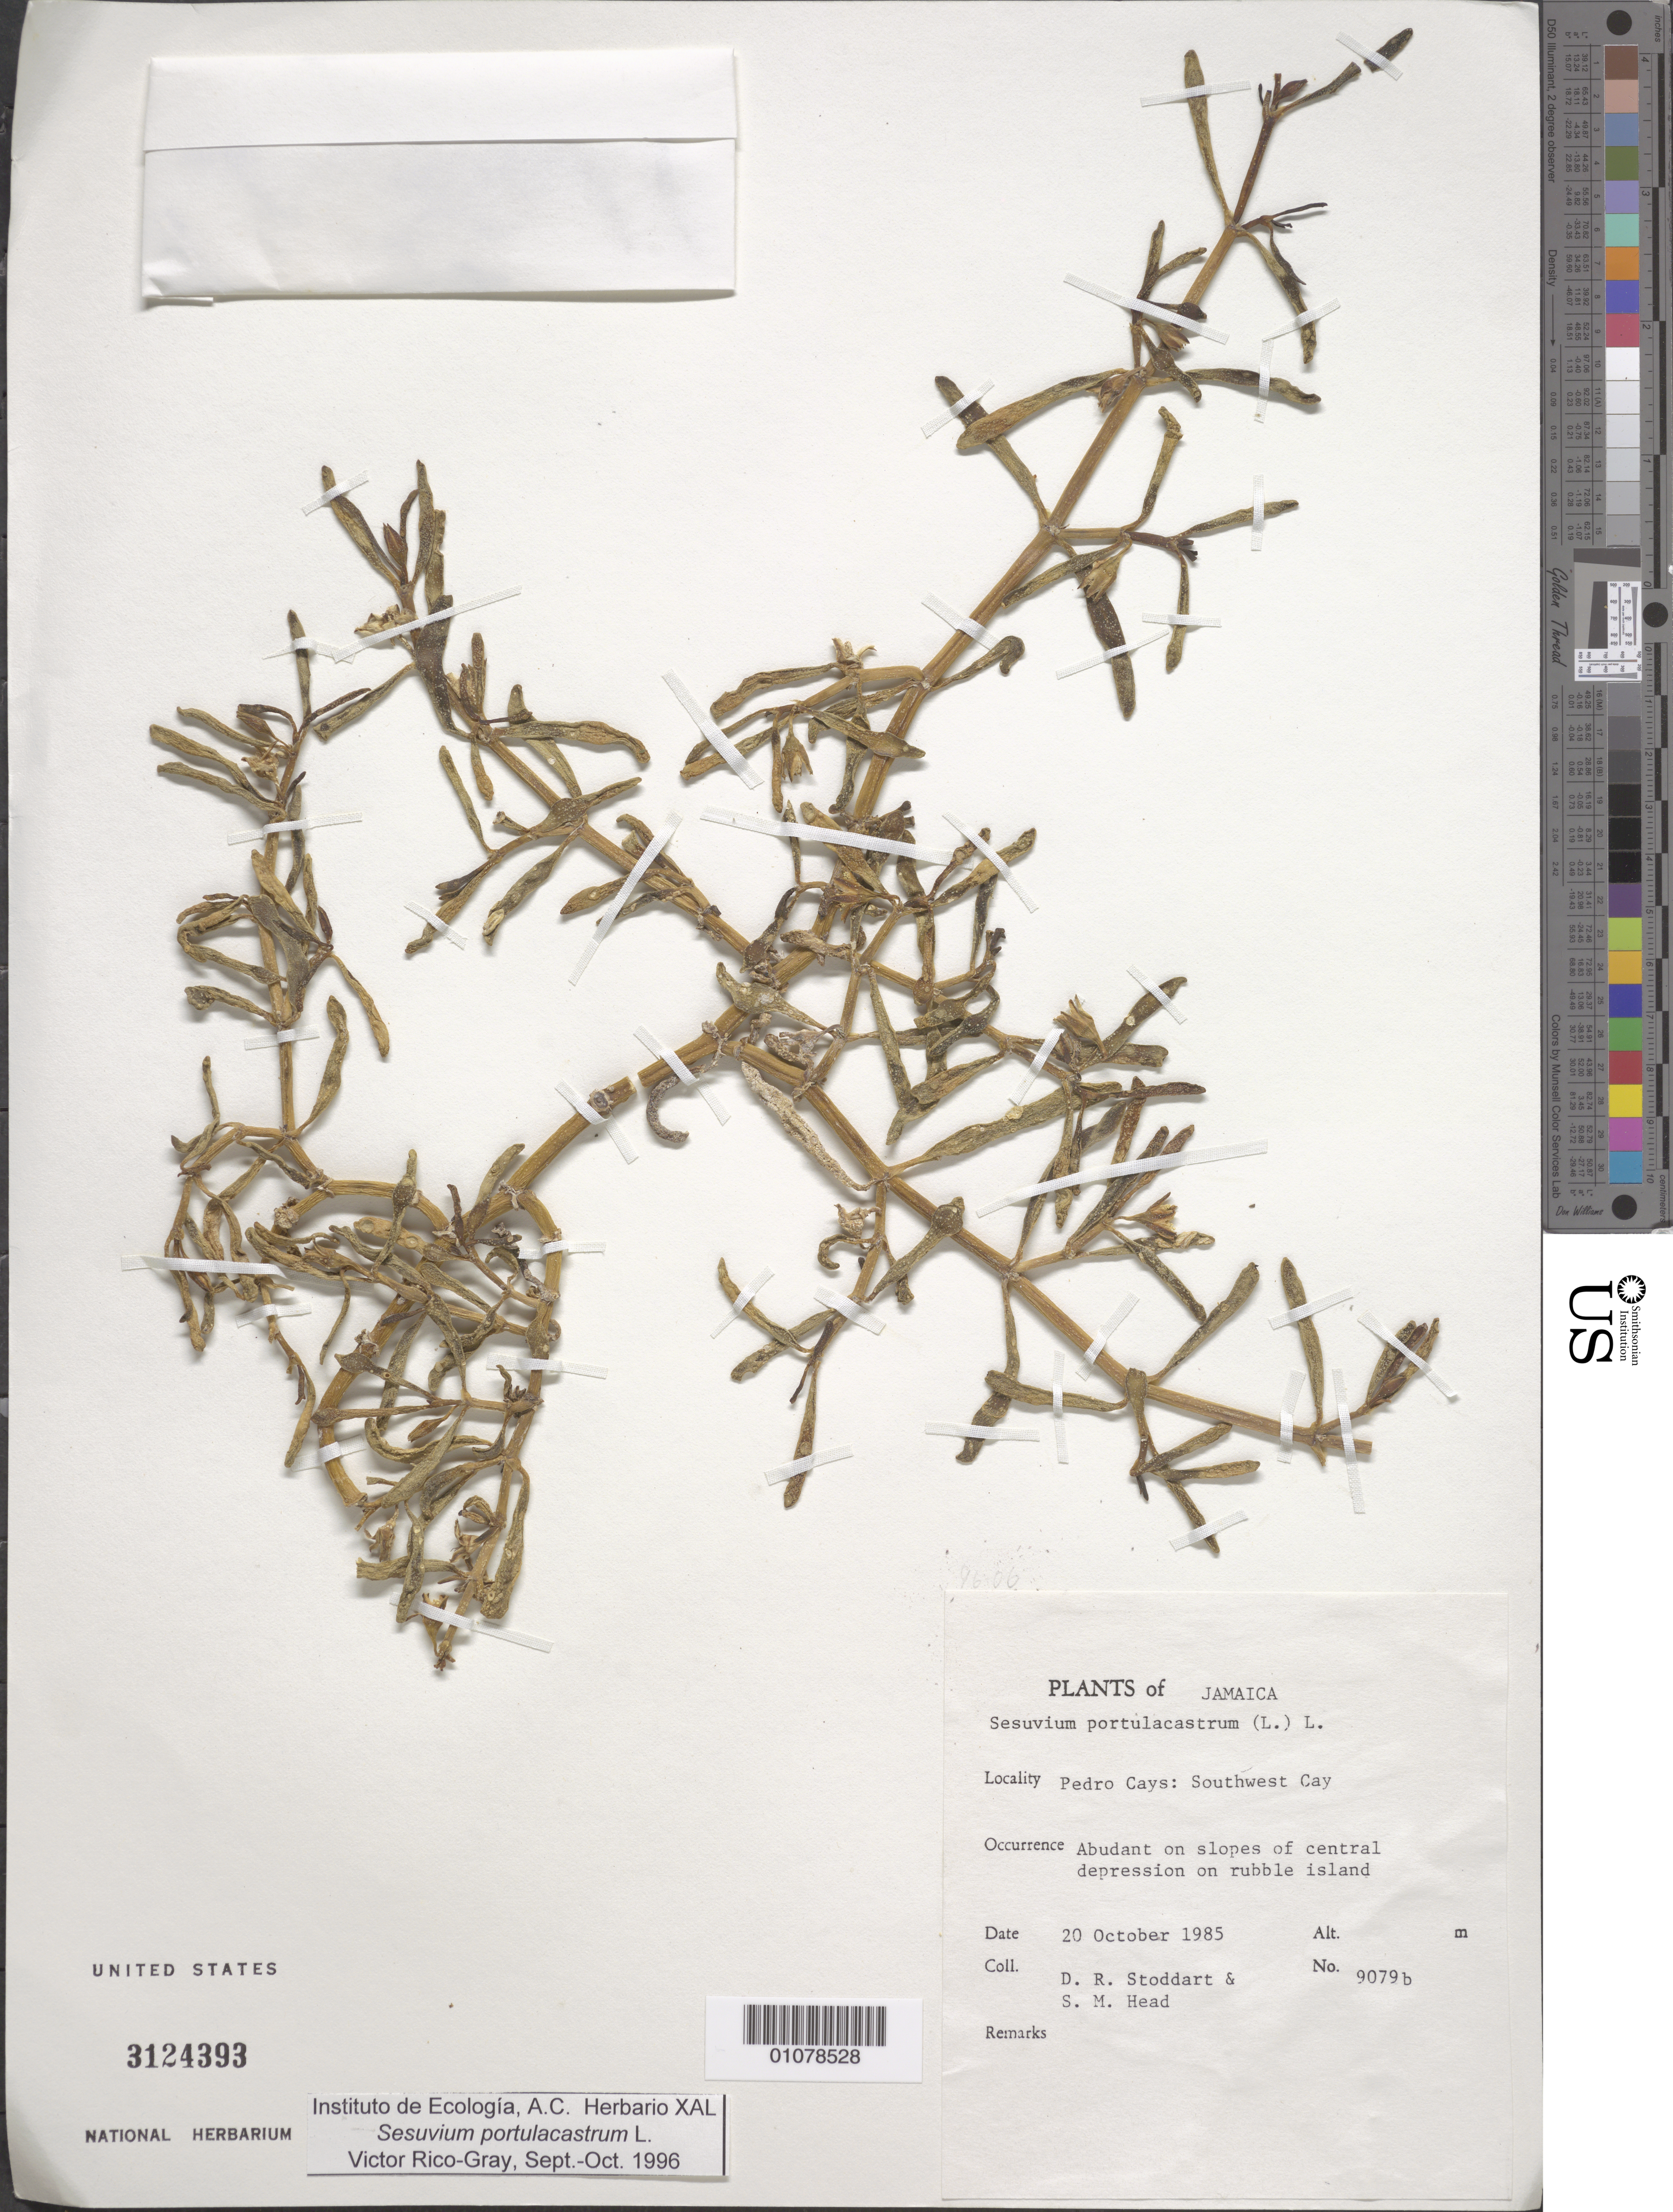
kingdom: Plantae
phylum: Tracheophyta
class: Magnoliopsida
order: Caryophyllales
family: Aizoaceae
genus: Sesuvium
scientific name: Sesuvium portulacastrum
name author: (L.) L.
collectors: D. R. Stoddart & S. Head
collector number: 9079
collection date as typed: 20 Oct 1985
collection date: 1985-10-20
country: Jamaica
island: Jamaica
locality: Pedro Cays: Southwest Cay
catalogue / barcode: US 3124393